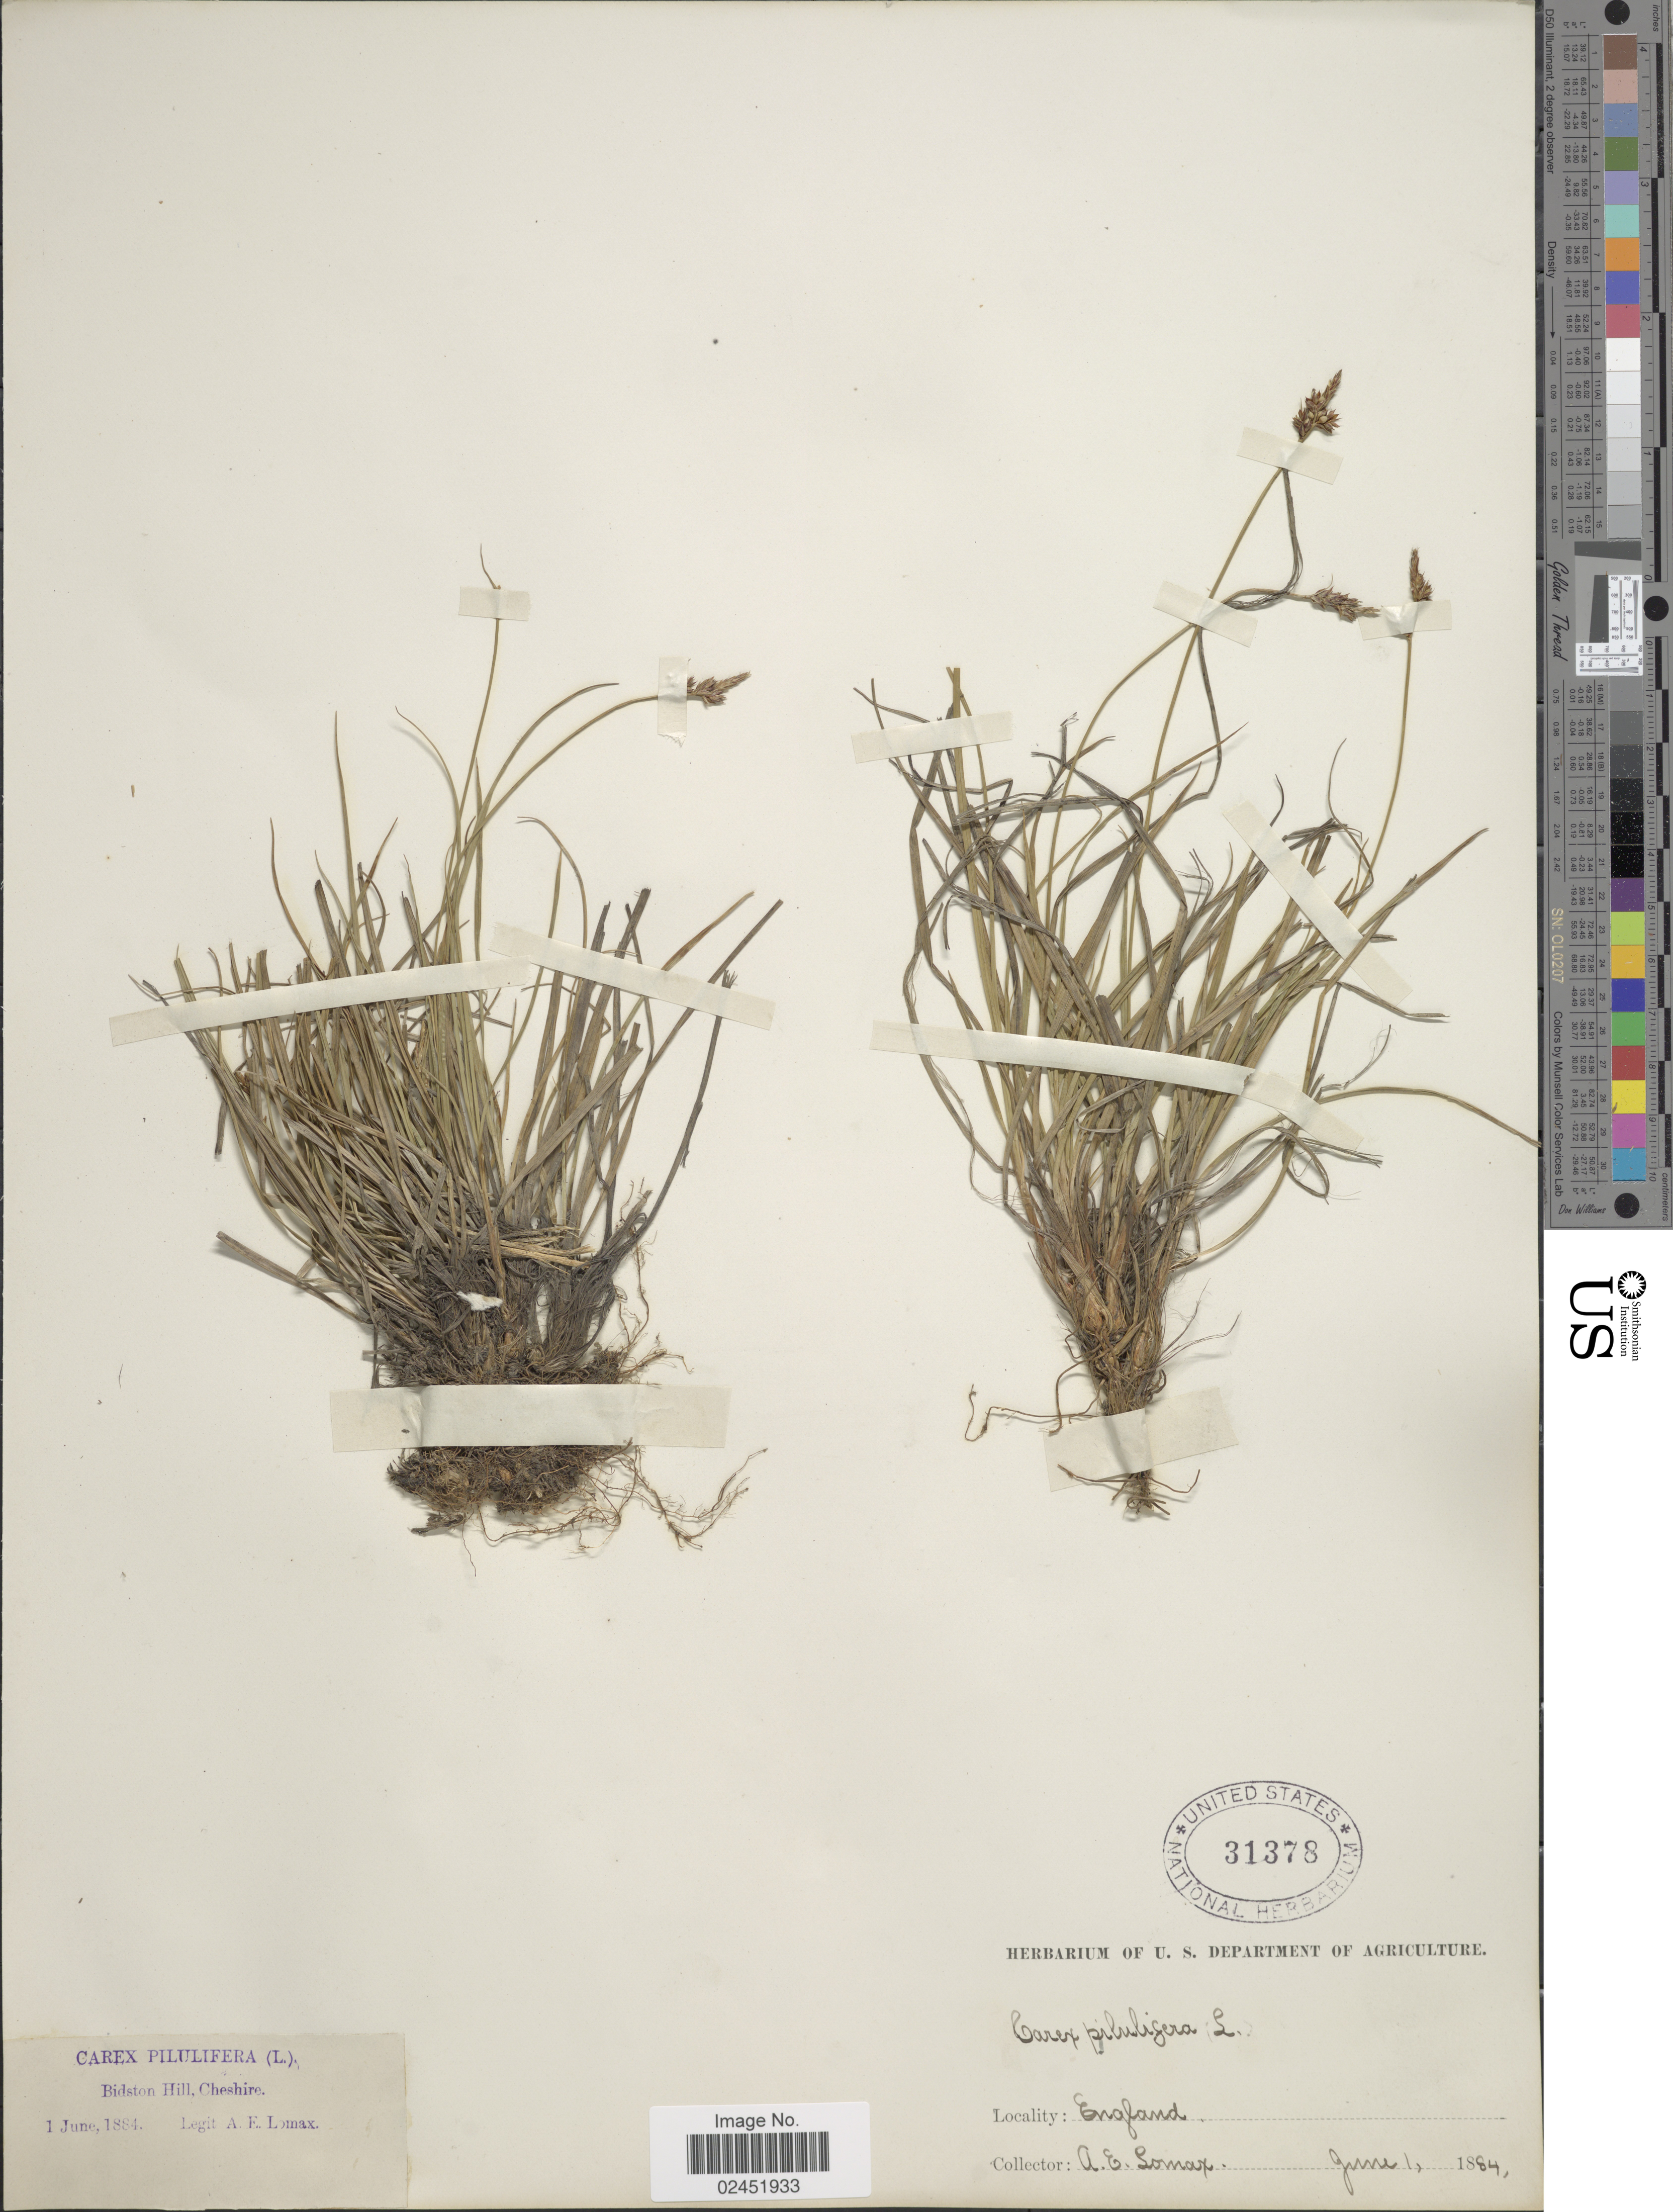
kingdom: Plantae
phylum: Tracheophyta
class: Liliopsida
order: Poales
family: Cyperaceae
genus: Carex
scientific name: Carex pilulifera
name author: L.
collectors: A. Lomax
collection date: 1884-06-01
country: United Kingdom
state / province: England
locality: Bidson Hill, Cheshire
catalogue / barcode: US 31378